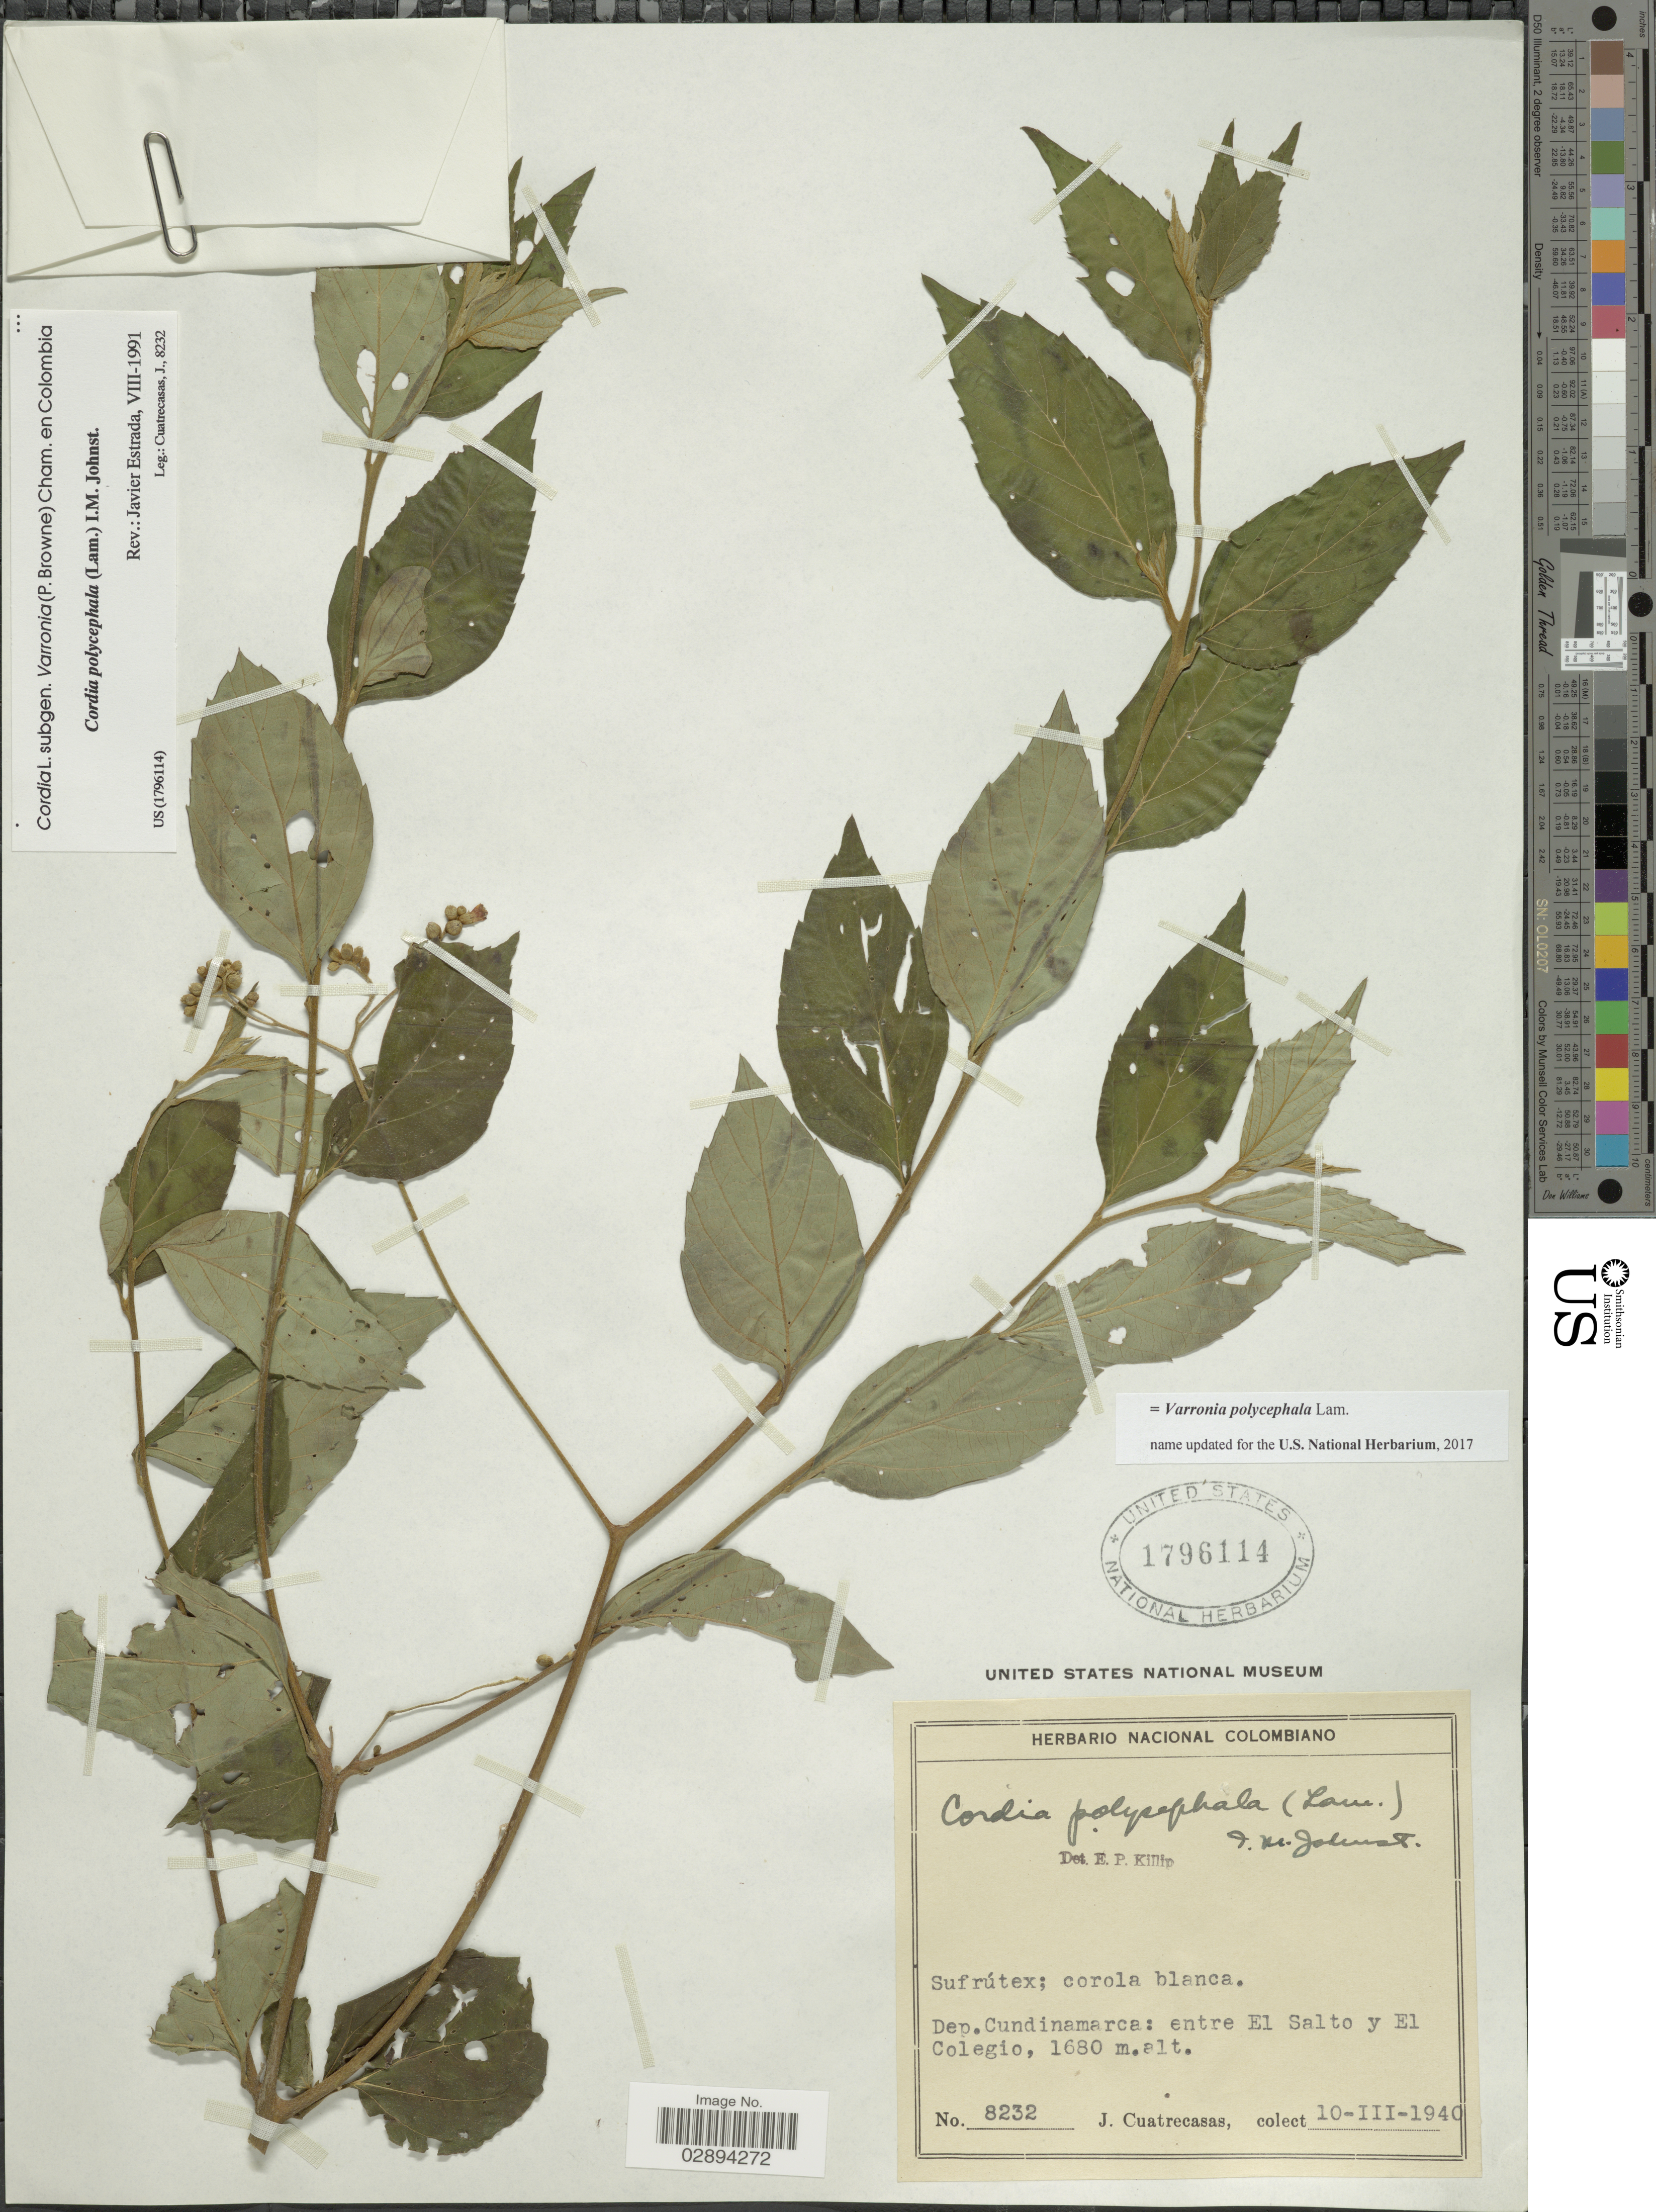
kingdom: Plantae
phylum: Tracheophyta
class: Magnoliopsida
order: Boraginales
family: Cordiaceae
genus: Varronia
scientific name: Varronia polycephala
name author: Lam.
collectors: J. Cuatrecasas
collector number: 8232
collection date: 1940-03-10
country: Colombia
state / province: Cundinamarca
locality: Dep. Cundinamarca, entre El Salto y El Colegio.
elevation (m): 1680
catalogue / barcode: US 1796114